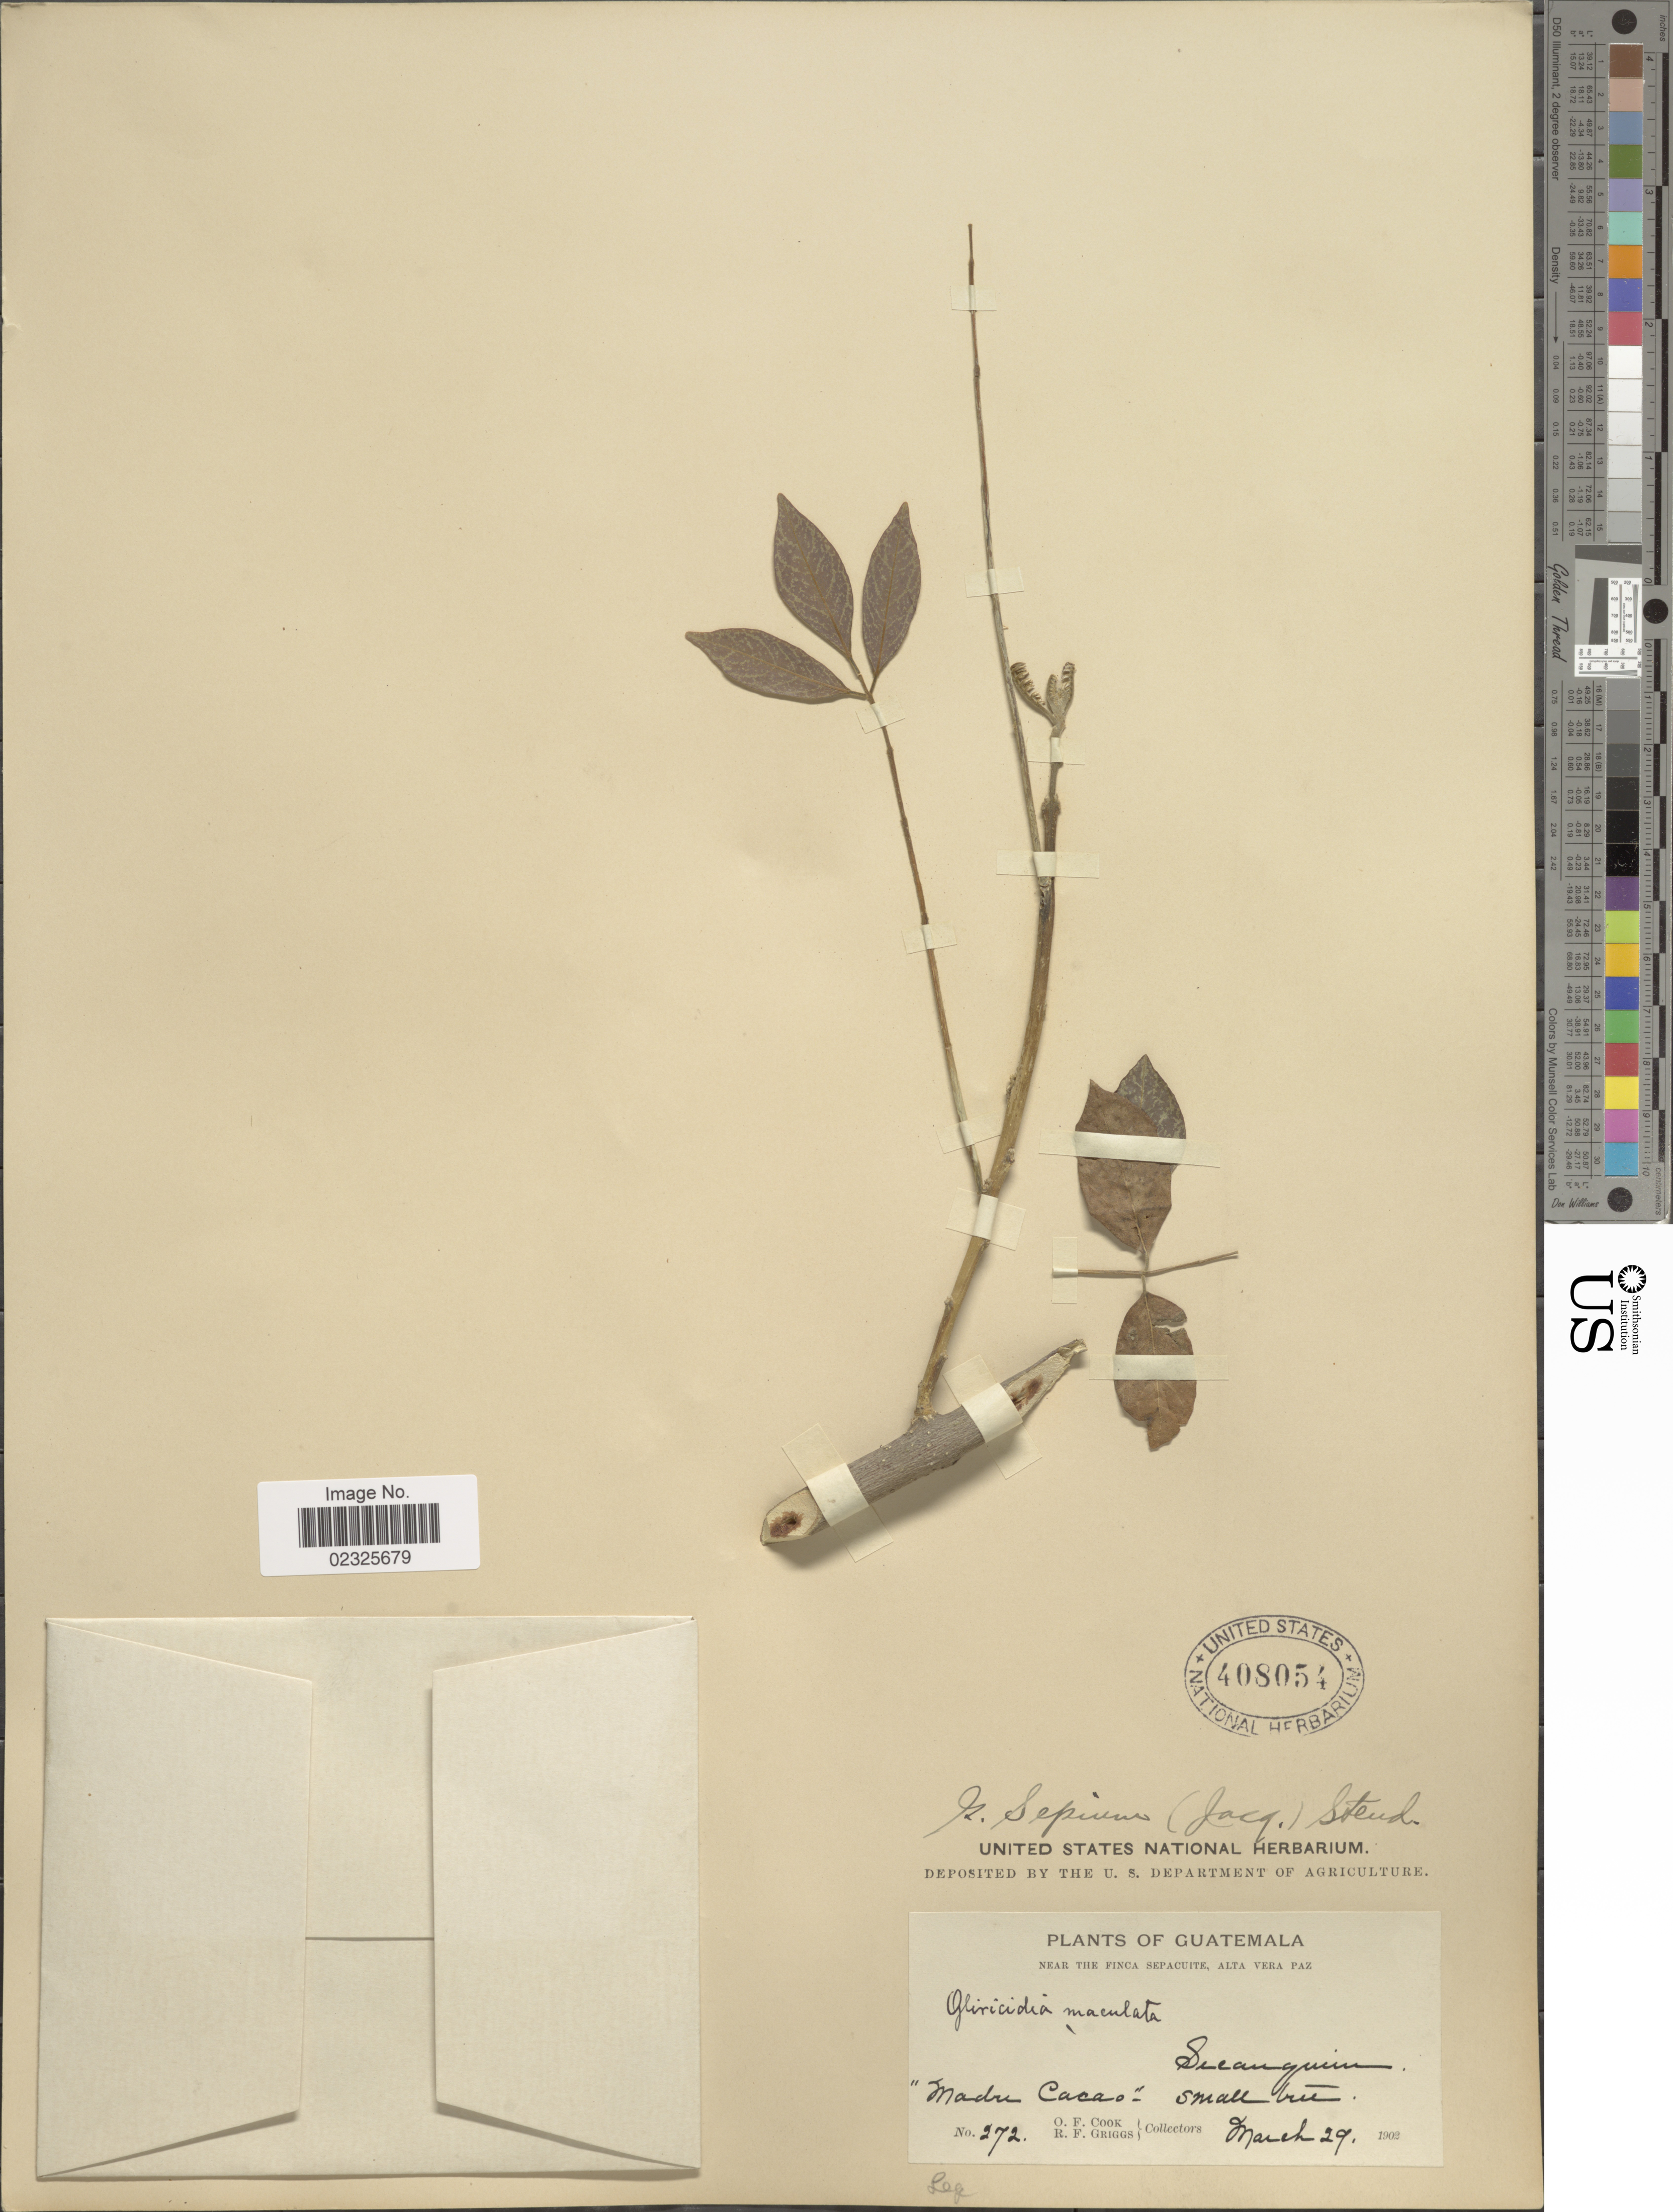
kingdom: Plantae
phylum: Tracheophyta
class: Magnoliopsida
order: Fabales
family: Fabaceae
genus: Gliricidia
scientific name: Gliricidia sepium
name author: (Jacq.) Kunth ex Walp.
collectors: O. F. Cook & R. F. Griggs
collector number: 272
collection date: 1902-03-29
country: Guatemala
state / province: Alta Verapaz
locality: Near the Finca Sepacuite, Alta Vera Paz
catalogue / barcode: US 408054